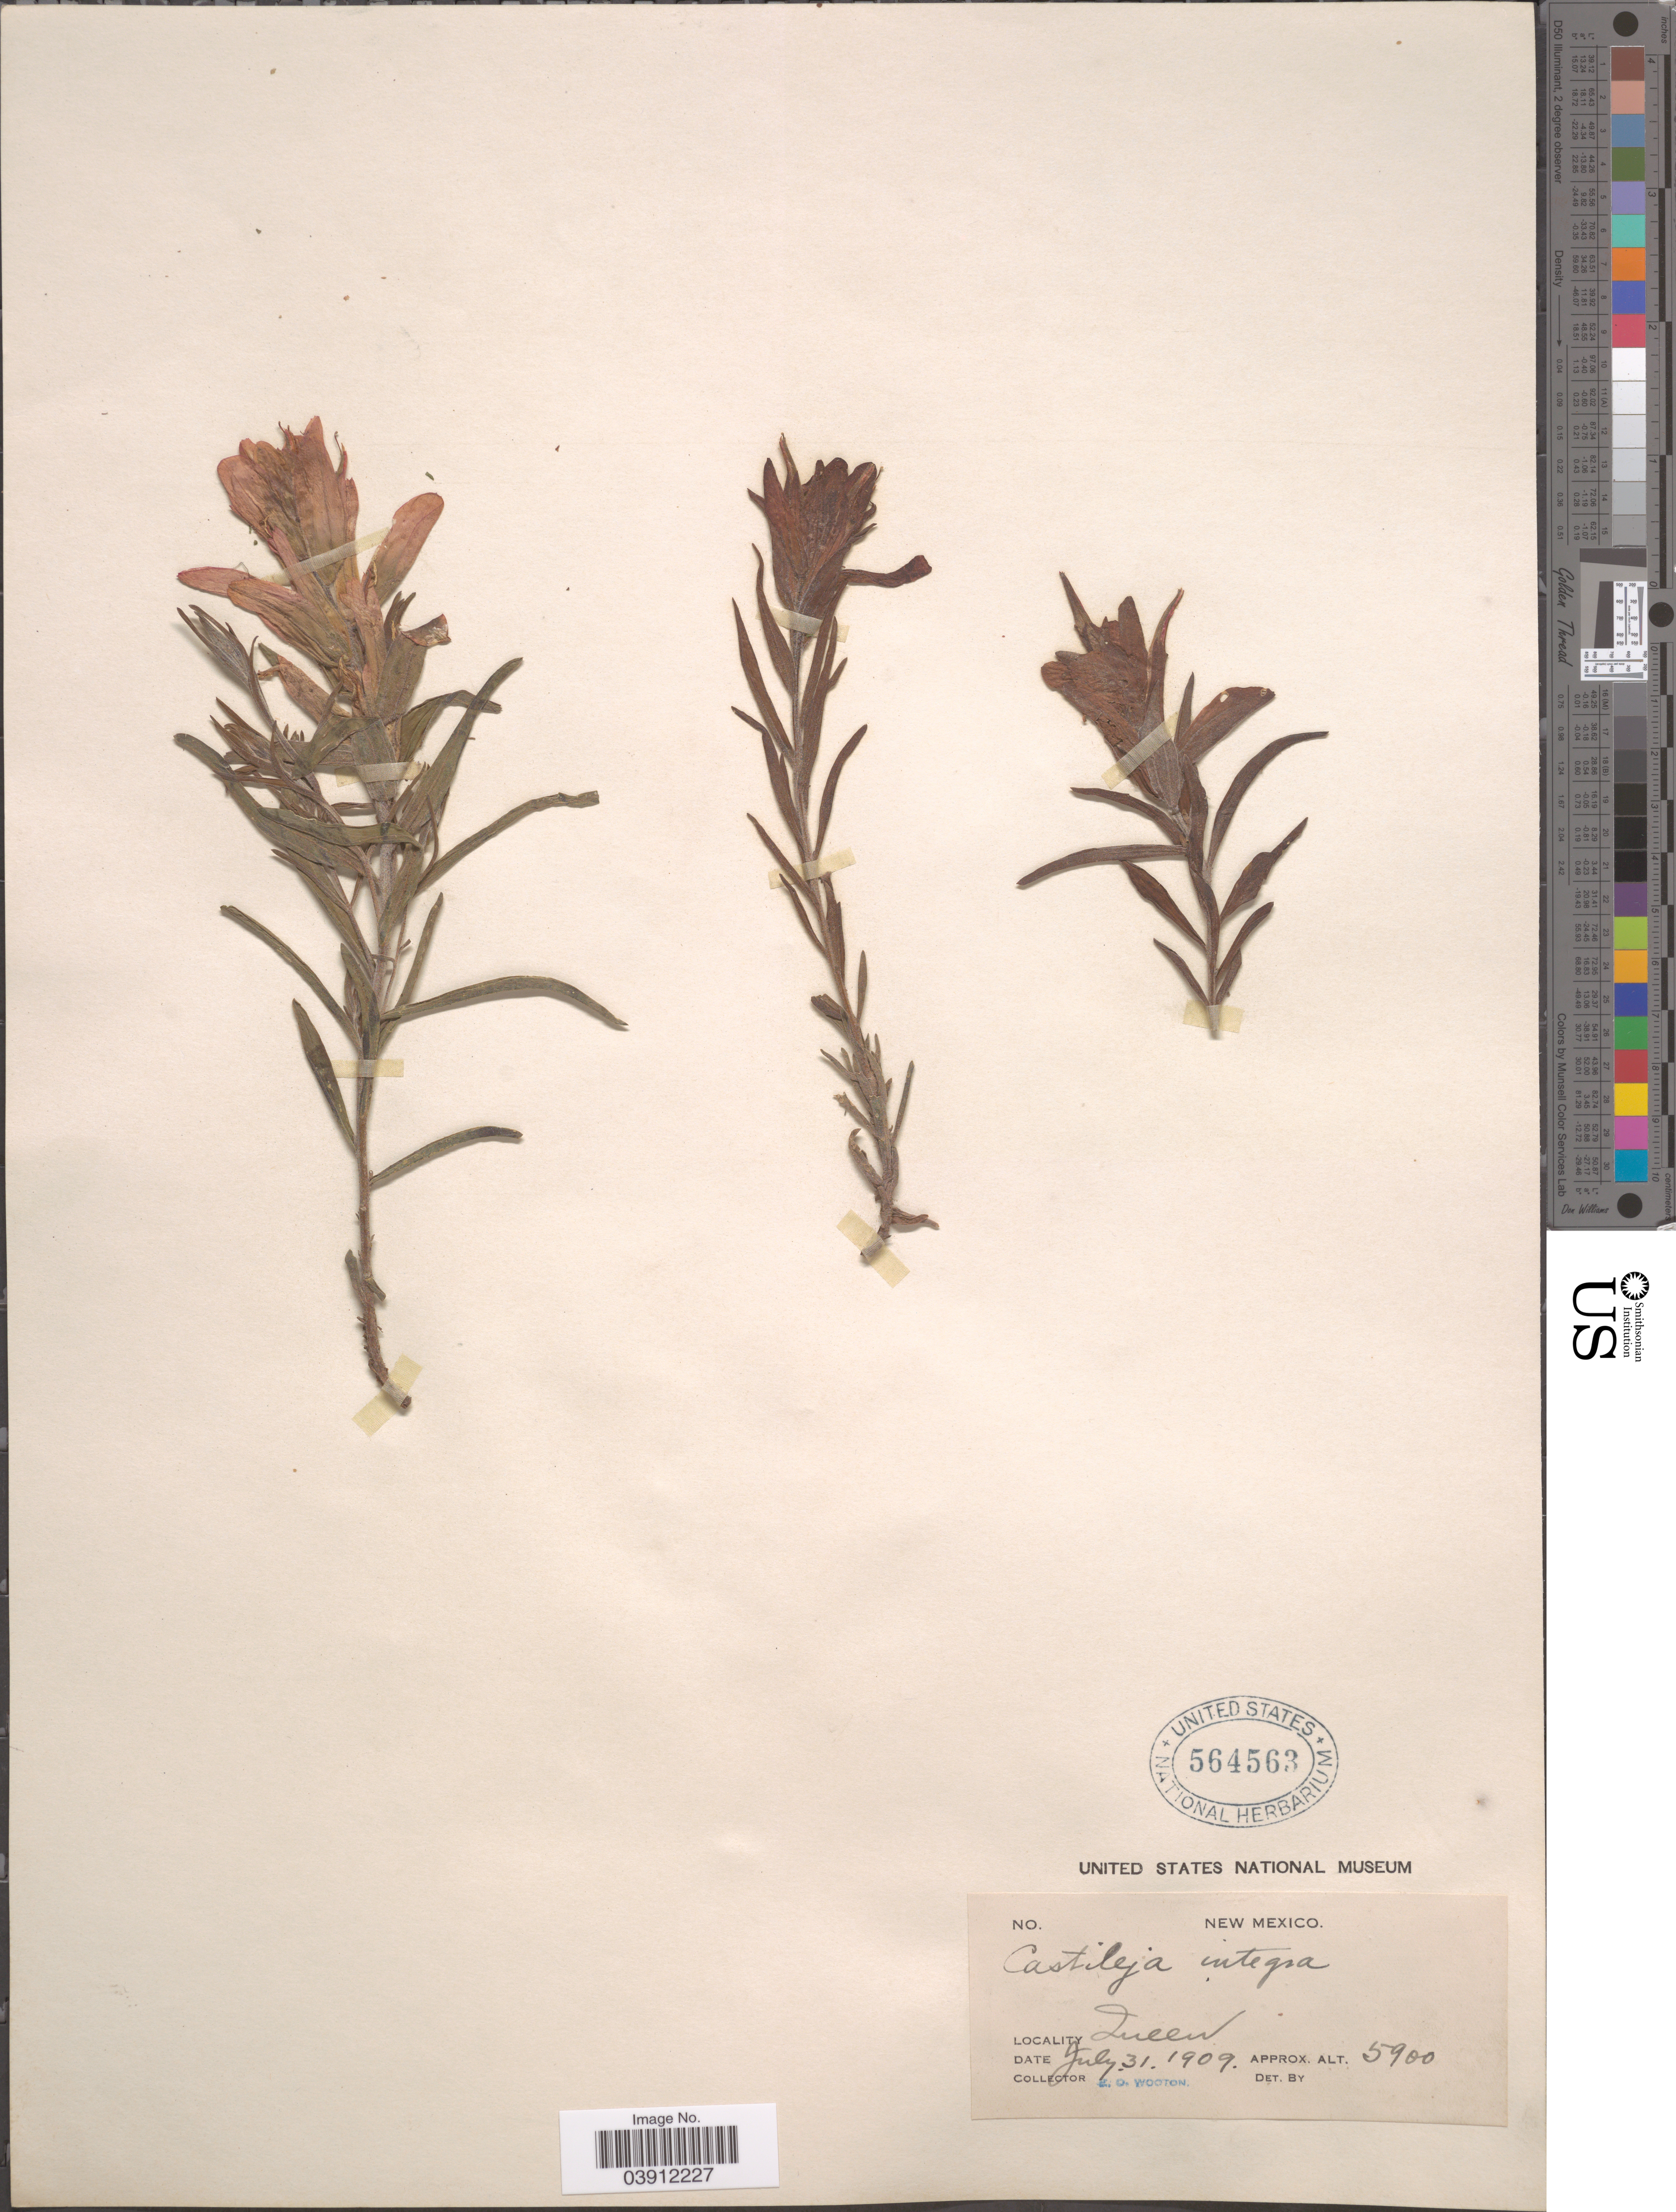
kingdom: Plantae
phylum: Tracheophyta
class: Magnoliopsida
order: Lamiales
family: Orobanchaceae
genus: Castilleja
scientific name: Castilleja integra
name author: A. Gray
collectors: E. O. Wooton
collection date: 1909-07-31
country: United States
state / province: New Mexico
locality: Queen.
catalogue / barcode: US 564563